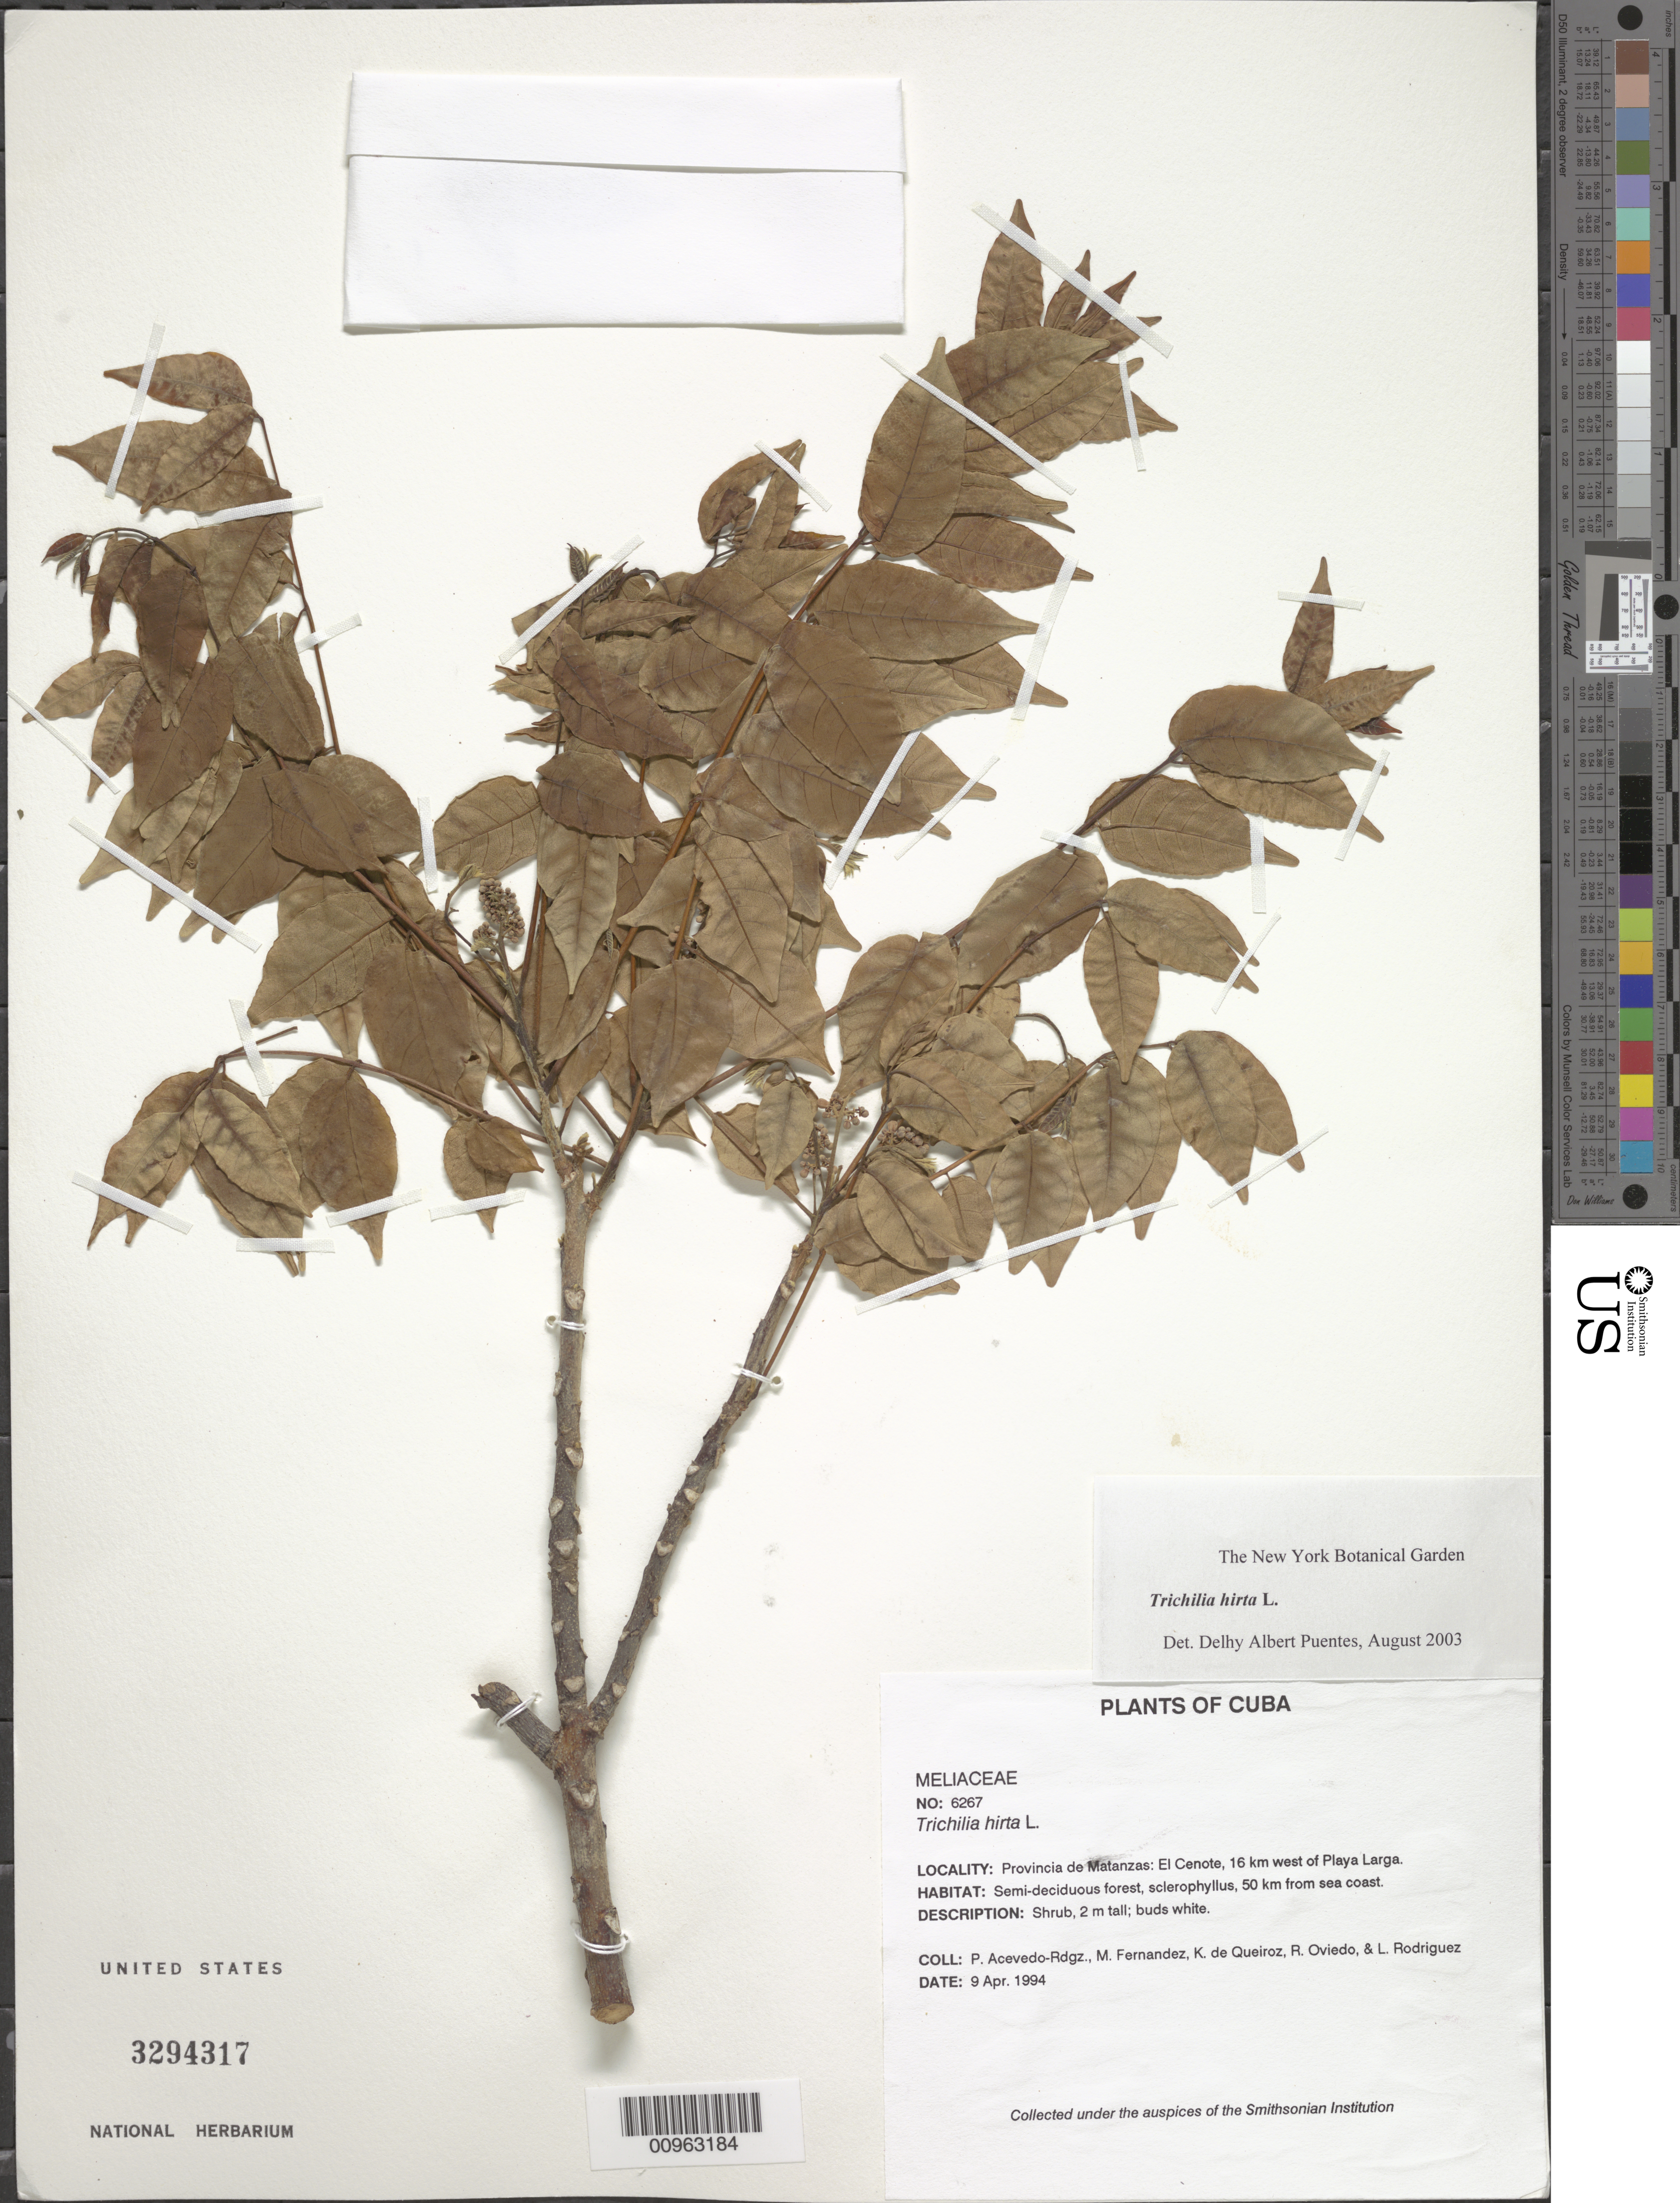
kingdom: Plantae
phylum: Tracheophyta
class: Magnoliopsida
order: Sapindales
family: Meliaceae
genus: Trichilia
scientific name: Trichilia hirta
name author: L.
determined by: Puentes, D. A.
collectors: P. Acevedo-Rodr., M. Fernández, K. De Queiroz, R. Oviedo & L. Rodriguez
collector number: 6267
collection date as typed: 09 Apr 1994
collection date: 1994-04-09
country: Cuba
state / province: Matanzas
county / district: Municipio de Ciénaga de Zapata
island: Cuba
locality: El Cenote, 16 km west of Playa Larga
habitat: Semi-deciduous forest, sclerophyllus, 50 km from sea coast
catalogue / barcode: US 3294317